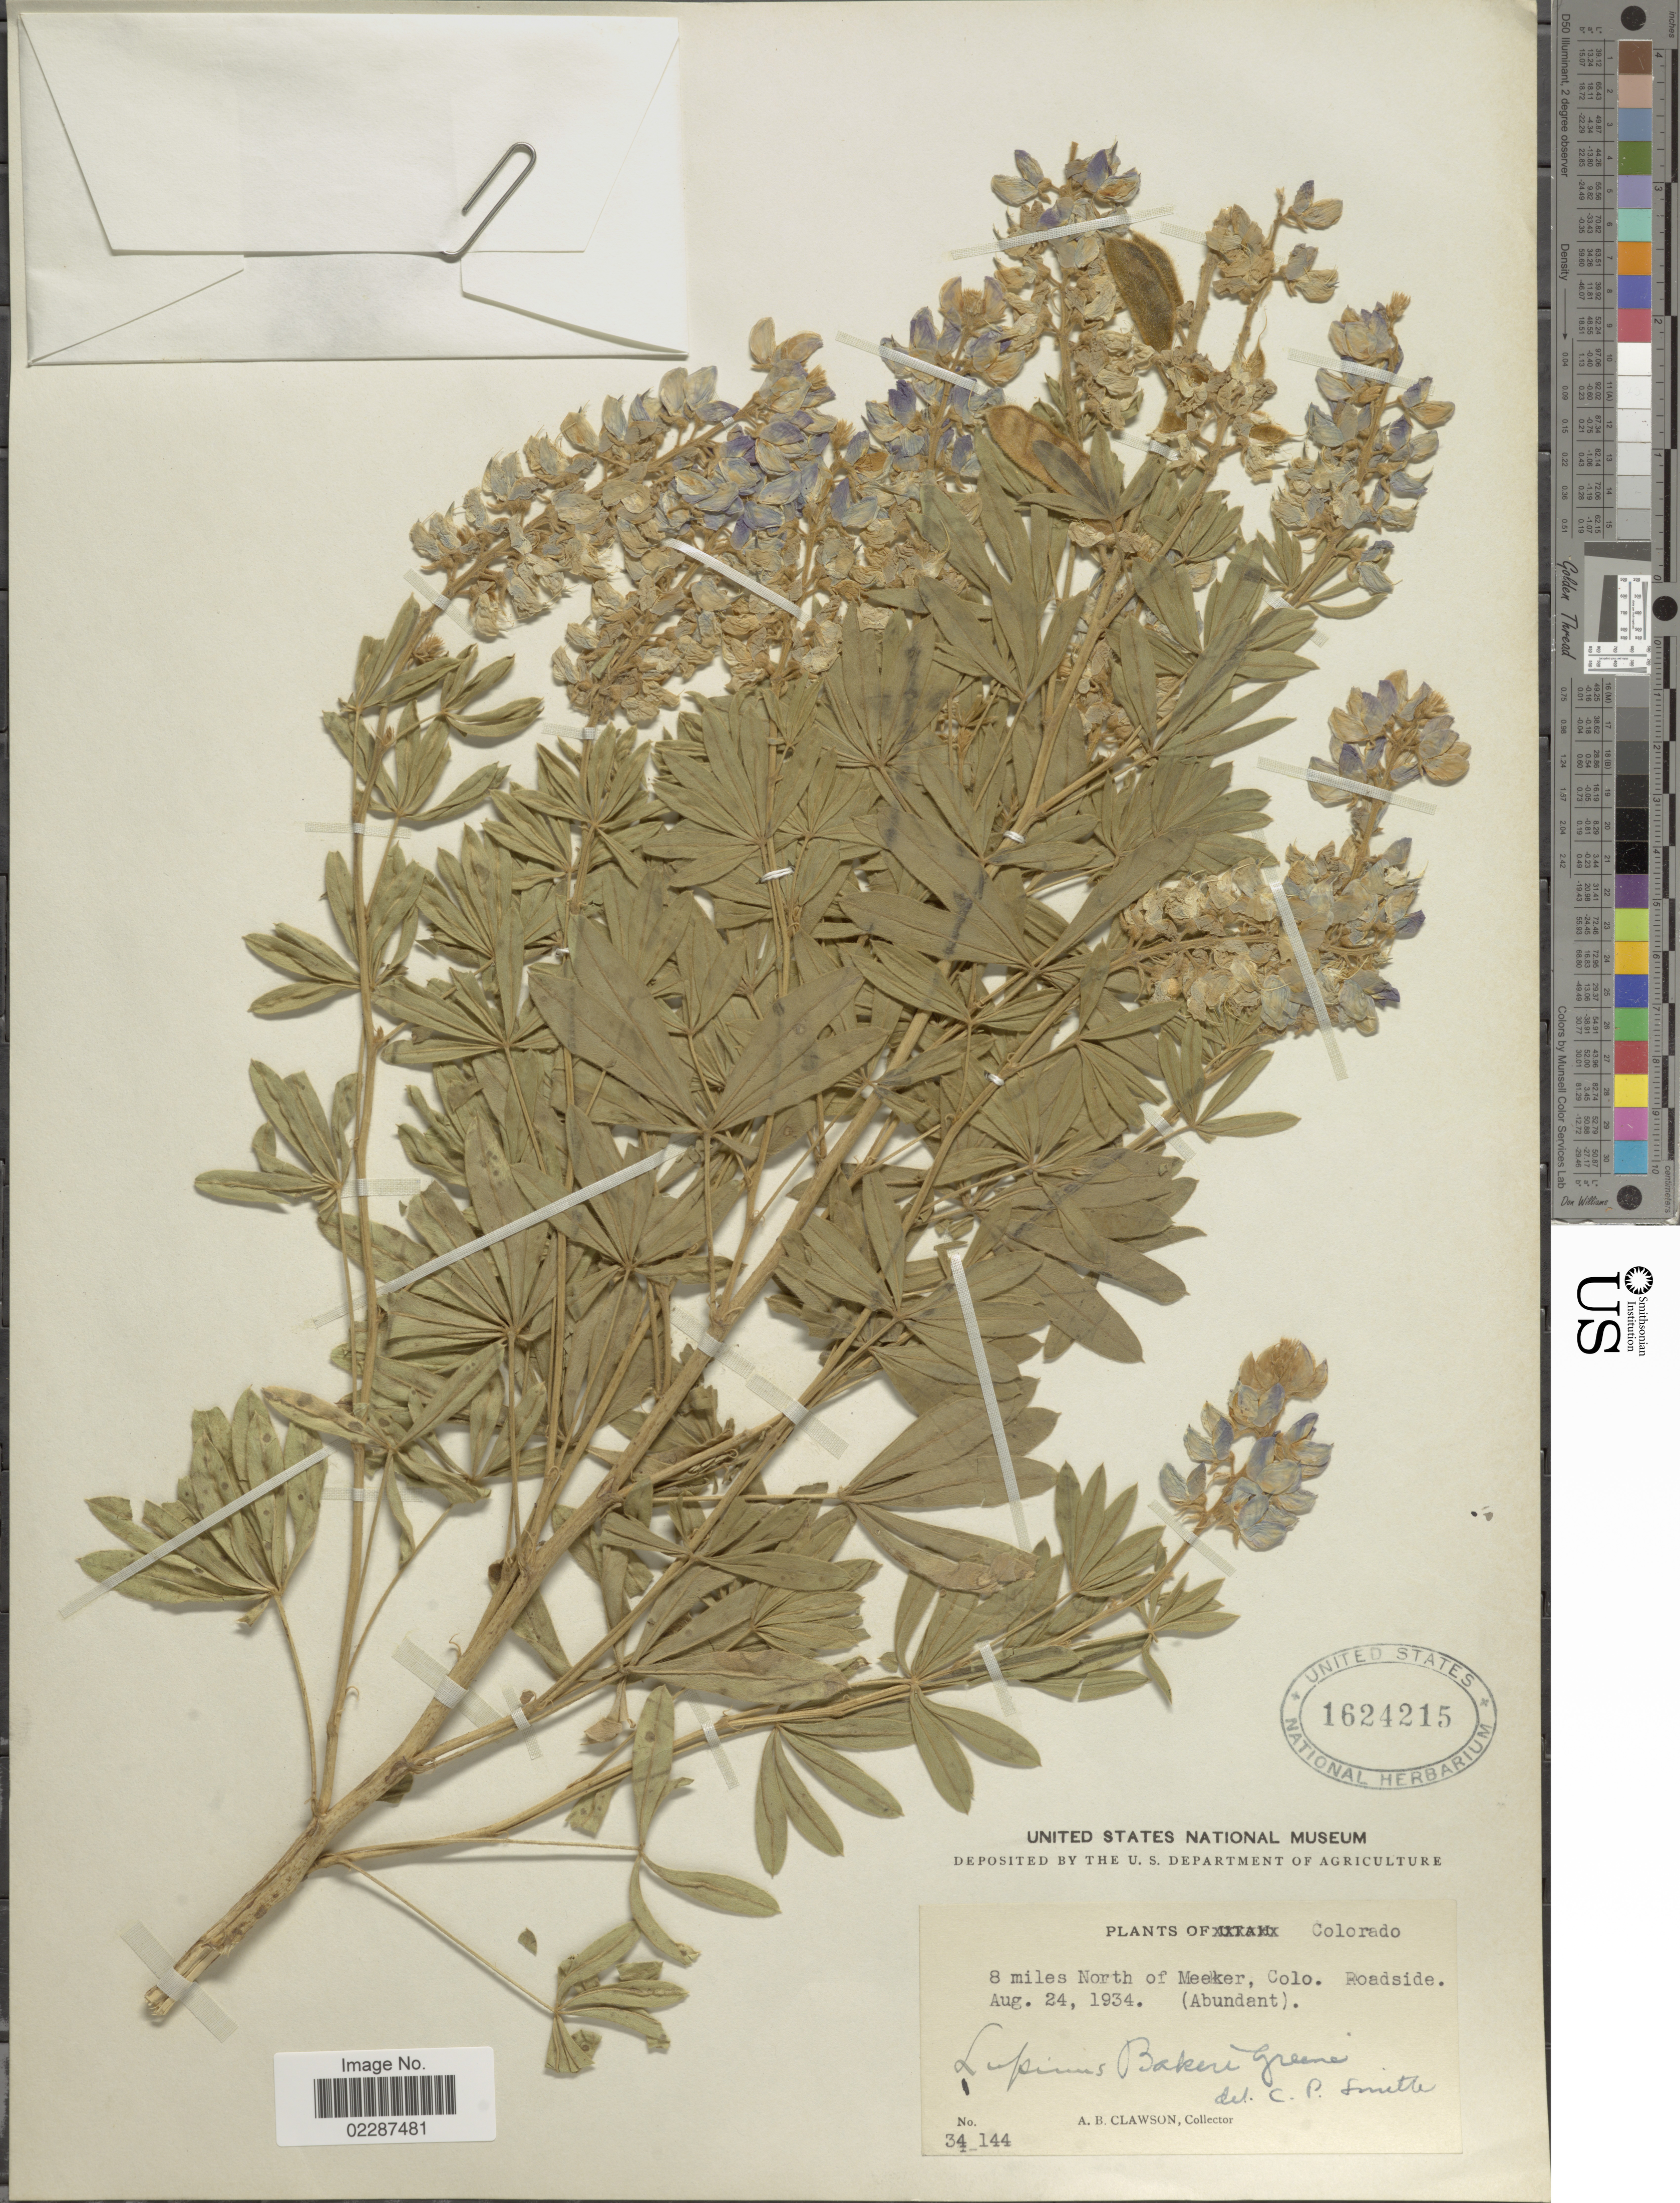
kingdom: Plantae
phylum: Tracheophyta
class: Magnoliopsida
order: Fabales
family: Fabaceae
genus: Lupinus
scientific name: Lupinus sericeus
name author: Pursh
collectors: A. Clawson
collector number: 34144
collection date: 1934-08-24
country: United States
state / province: Colorado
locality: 8 miles North of Meeker, Colo. Roadside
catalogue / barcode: US 1624215